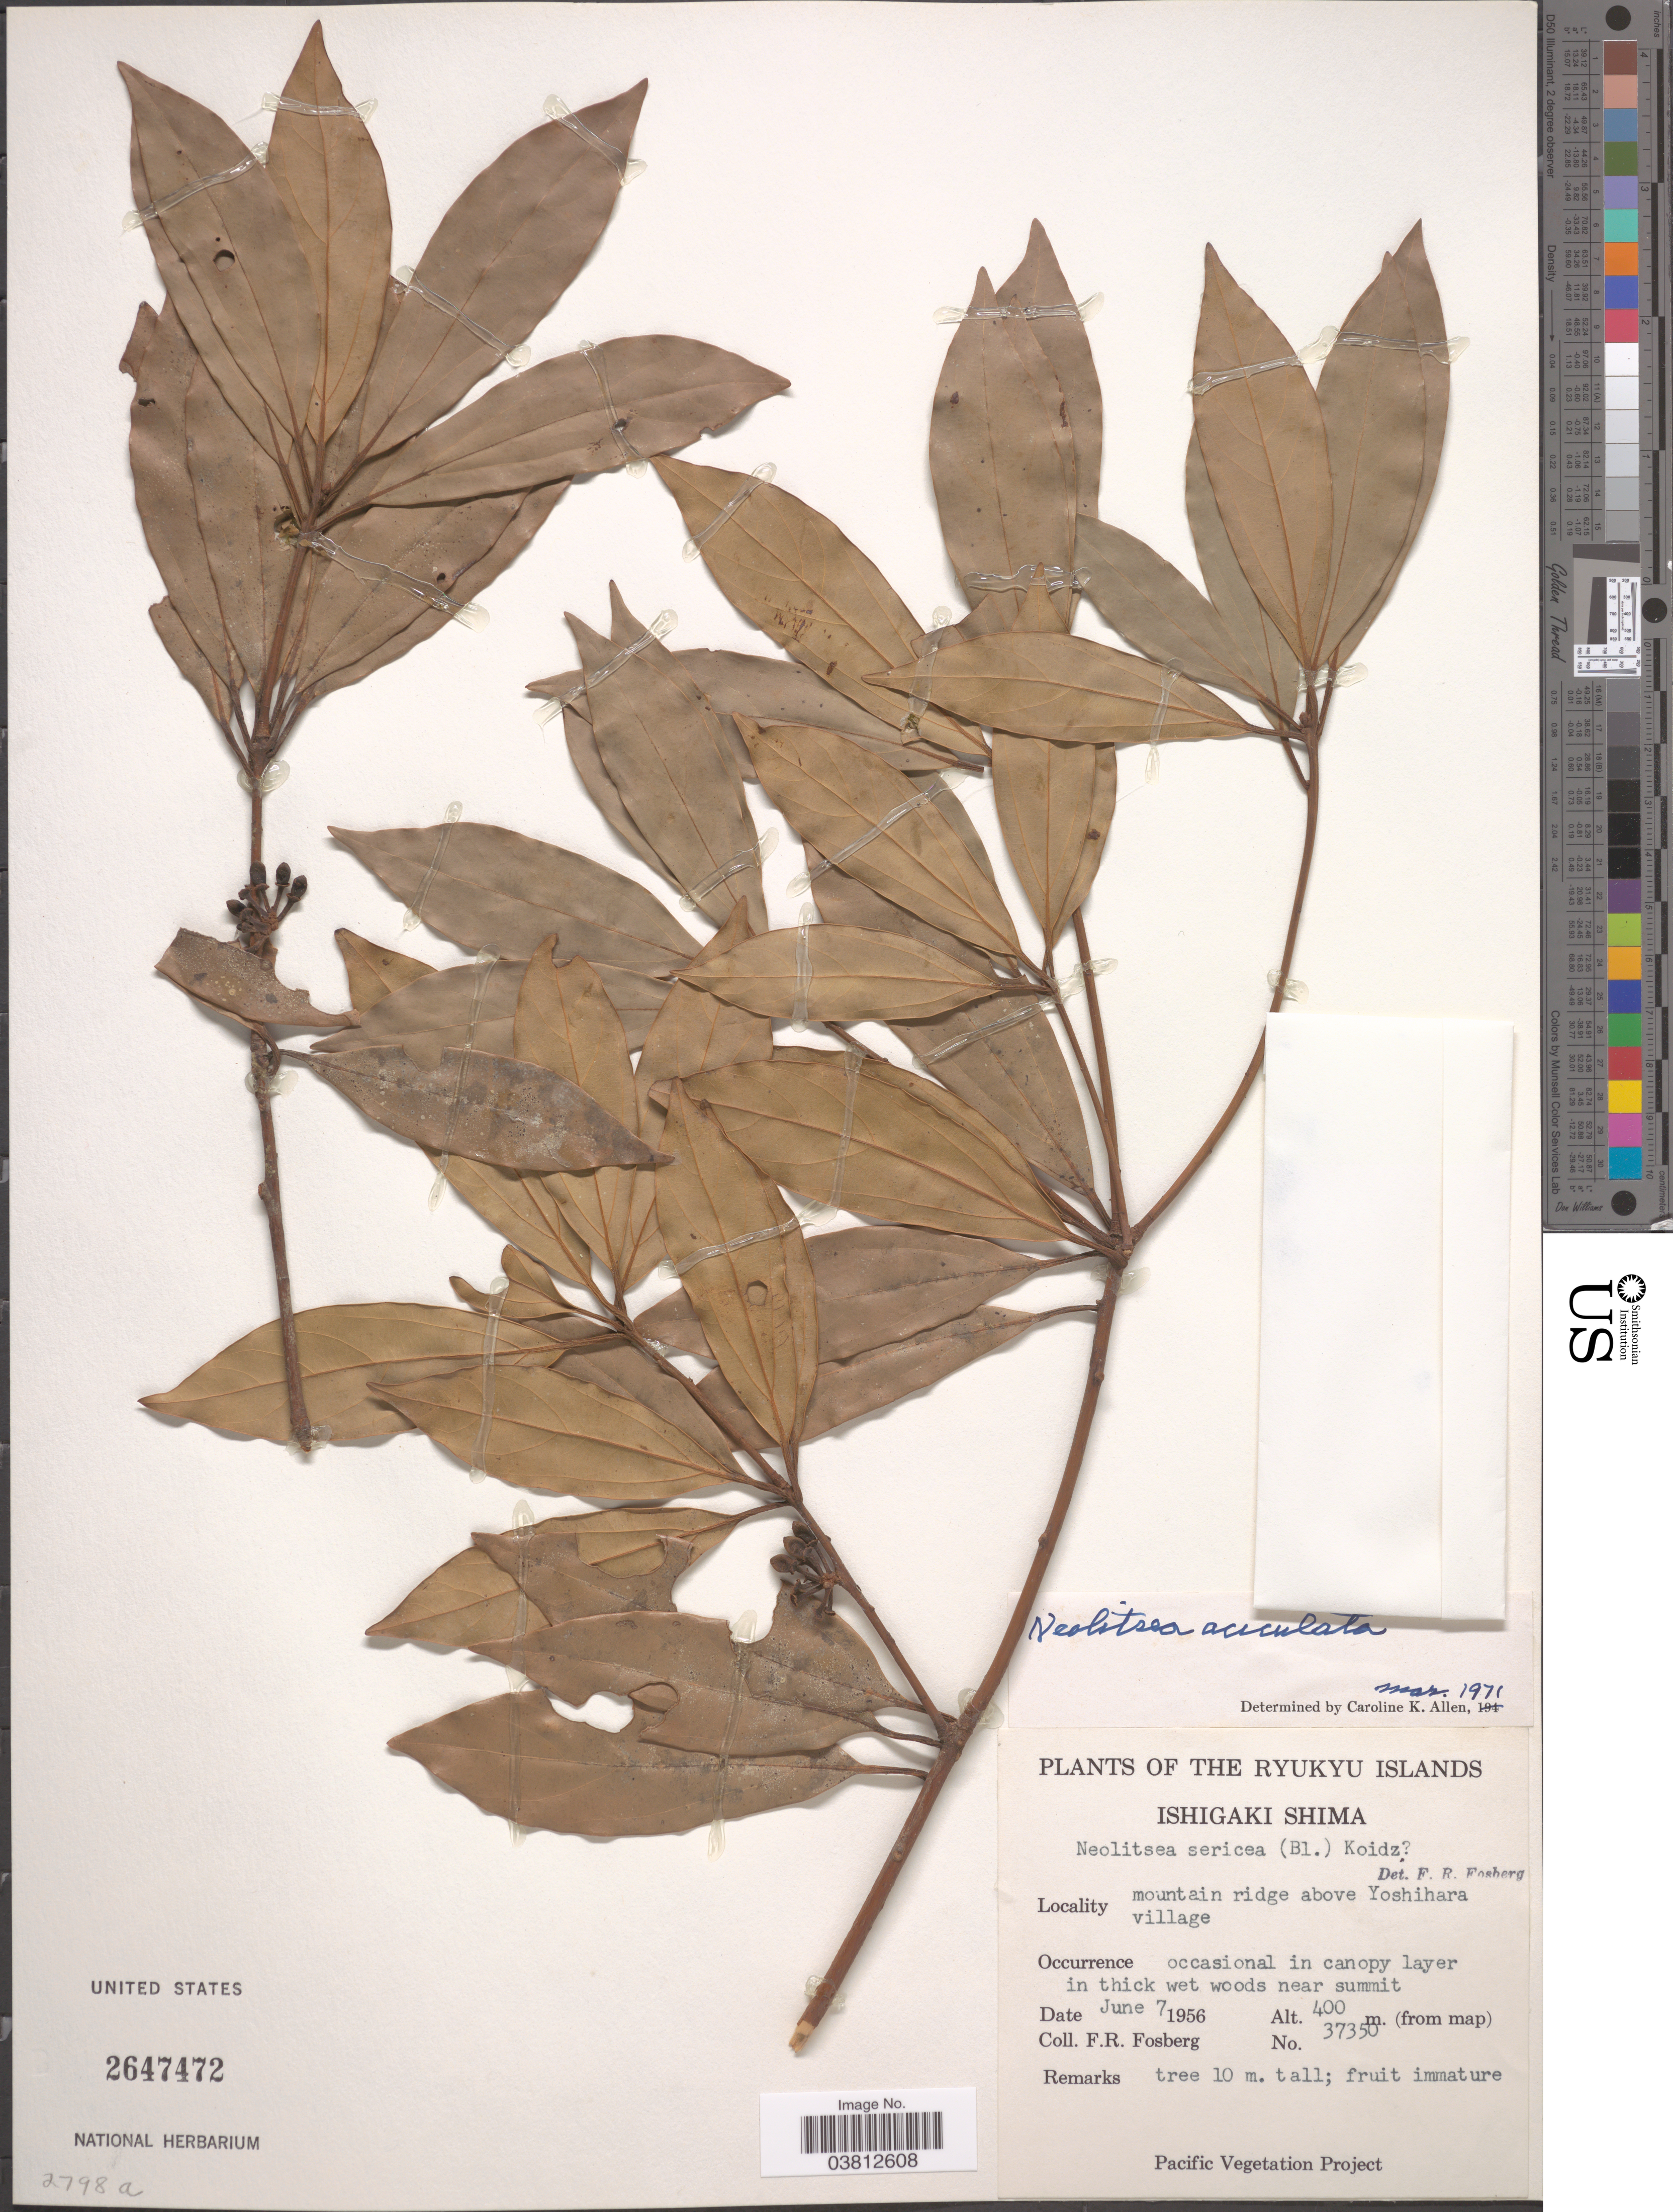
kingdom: Plantae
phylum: Tracheophyta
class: Magnoliopsida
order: Laurales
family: Lauraceae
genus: Neolitsea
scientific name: Neolitsea aciculata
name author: (Blume) Koidz.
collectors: F. R. Fosberg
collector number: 37350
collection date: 1956-06-07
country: Japan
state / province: Okinawa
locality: Ryukyu Islands. Ishigaki Shima. Mountain ridge above Yoshihara village.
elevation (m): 400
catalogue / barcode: US 2647472